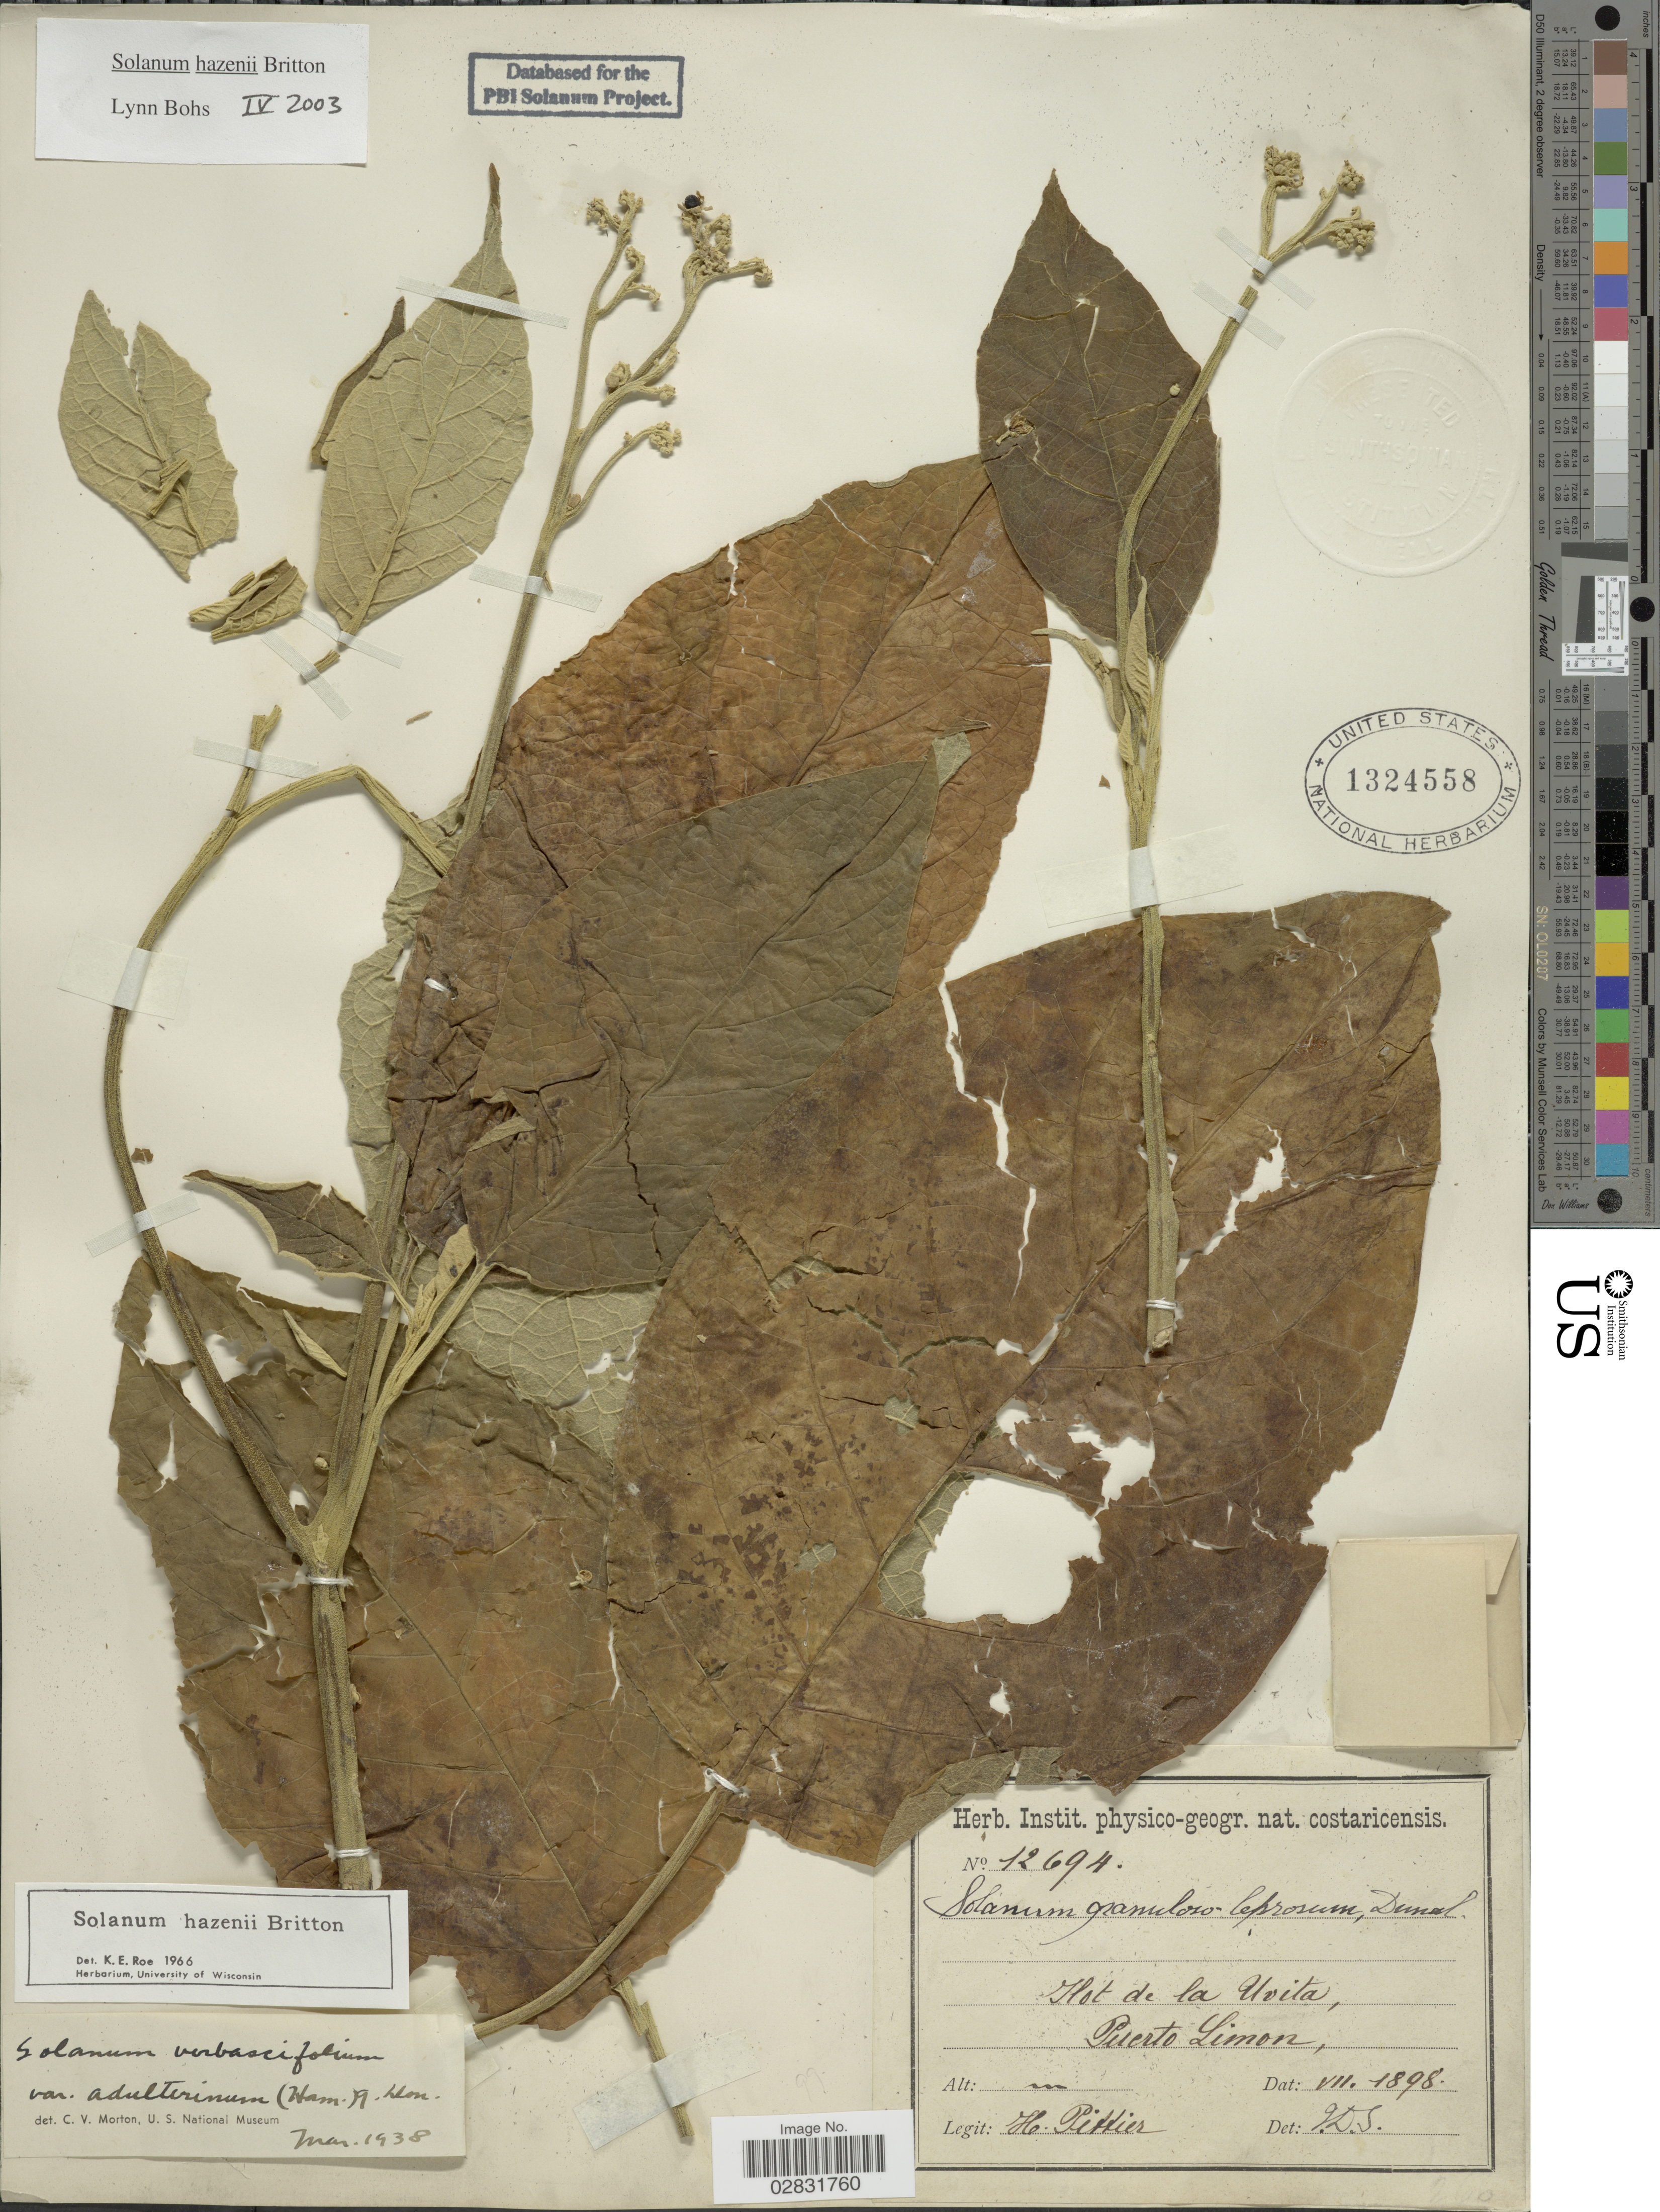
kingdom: Plantae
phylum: Tracheophyta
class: Magnoliopsida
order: Solanales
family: Solanaceae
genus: Solanum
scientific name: Solanum hazenii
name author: Britton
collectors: H. F. Pittier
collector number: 12694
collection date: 1898-07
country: Costa Rica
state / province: Limón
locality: Ilot de la Uvita, Puerto Limon.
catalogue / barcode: US 1324558